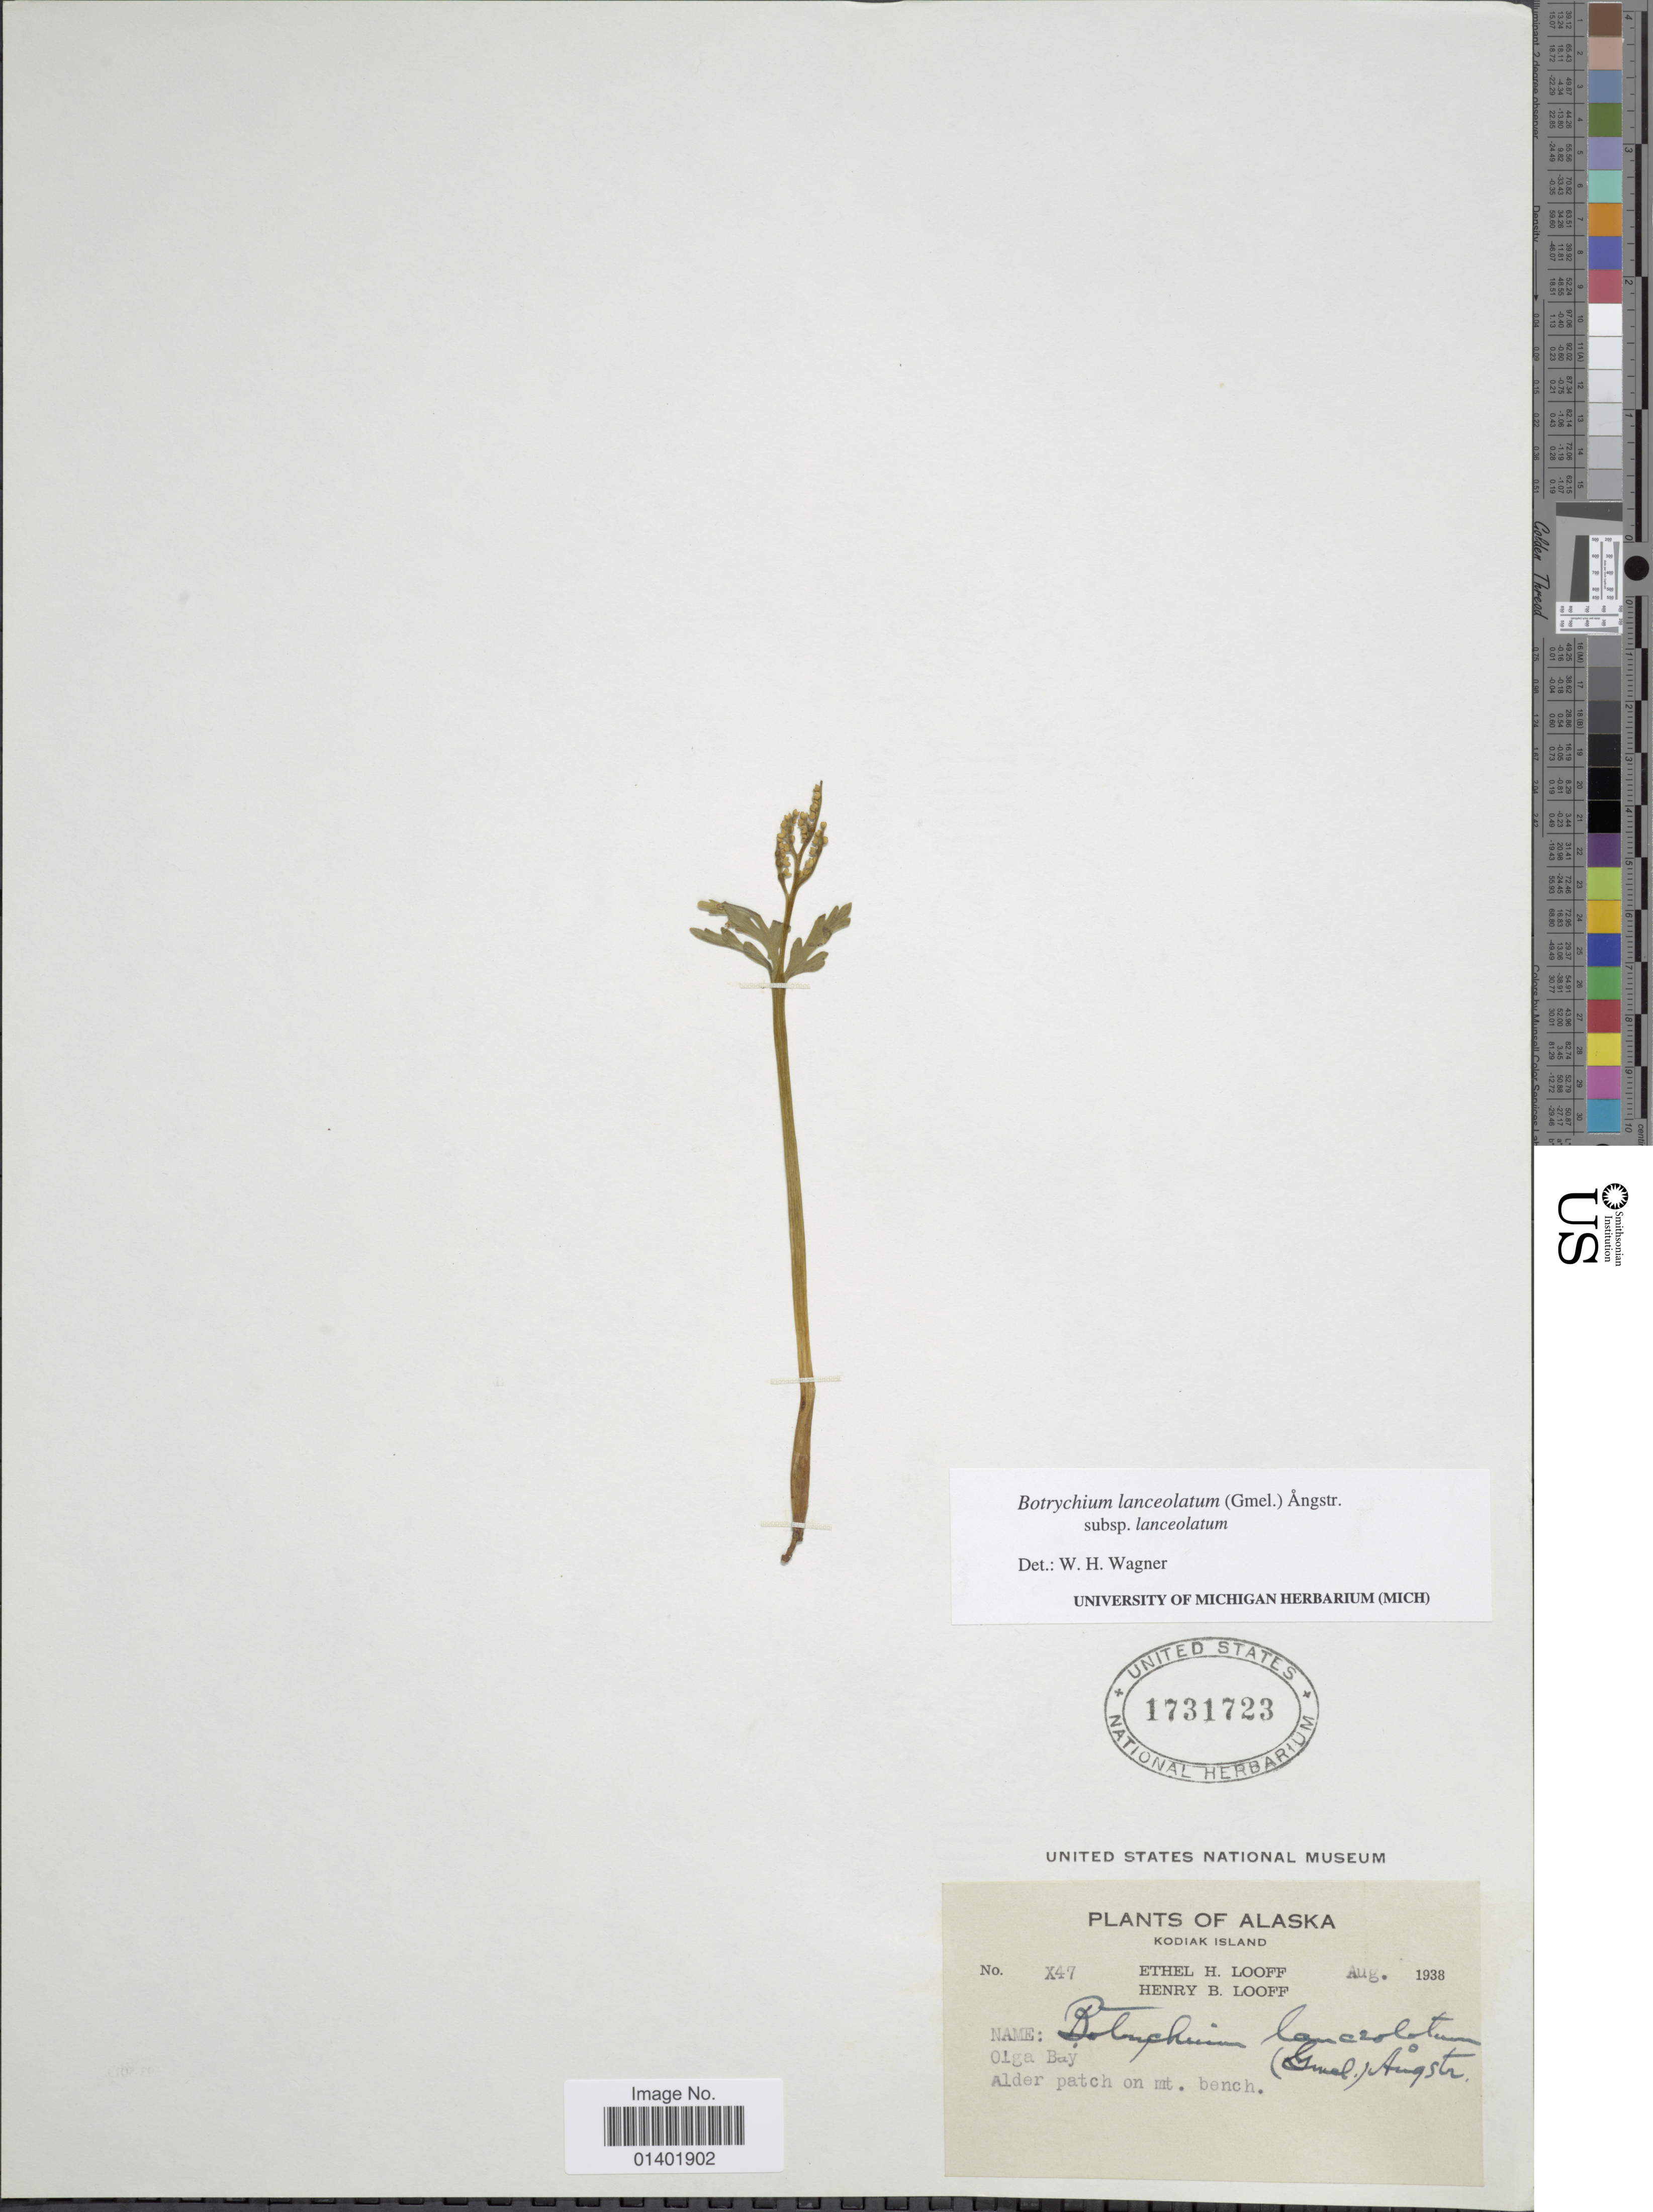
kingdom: Plantae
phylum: Tracheophyta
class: Polypodiopsida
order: Ophioglossales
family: Ophioglossaceae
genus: Botrychium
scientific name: Botrychium lanceolatum subsp. lanceolatum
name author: (S.G. Gmel.) Ångstr.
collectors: E. Looff & H. Looff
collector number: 1047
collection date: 1938-08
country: United States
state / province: Alaska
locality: Kodiak Island, Olga Bay, alder patch on mt. bench.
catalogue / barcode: US 1731723